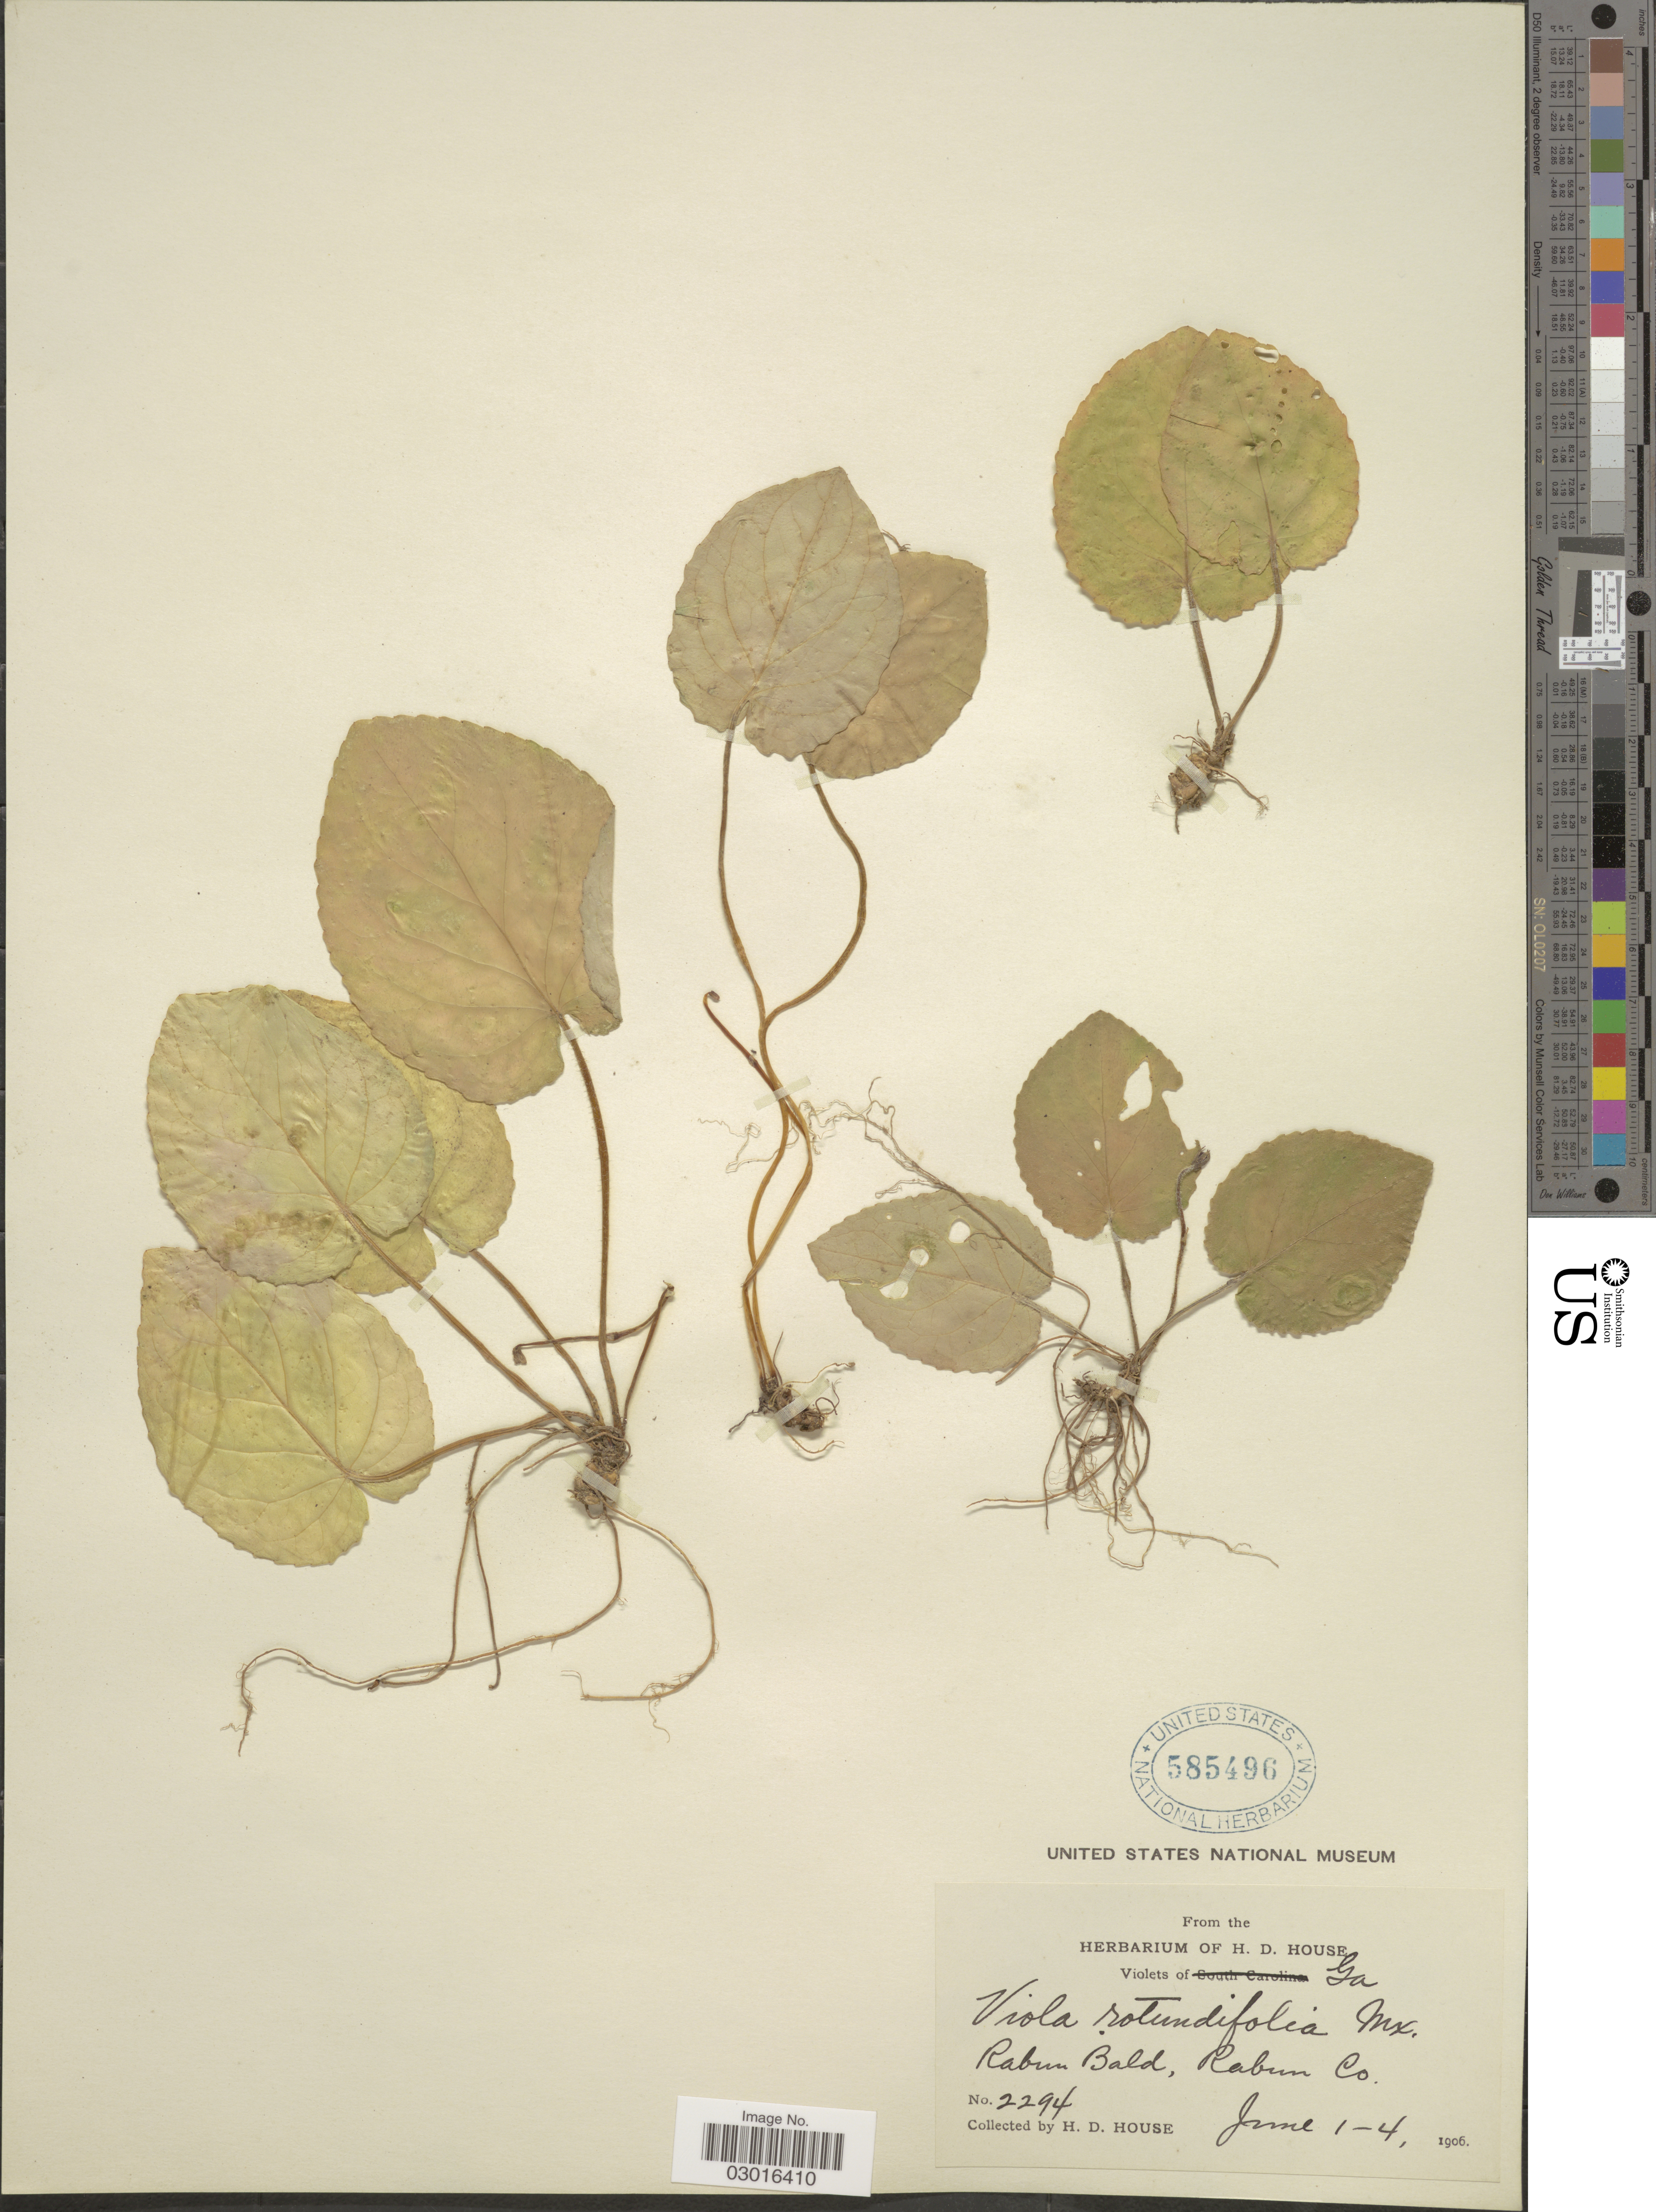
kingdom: Plantae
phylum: Tracheophyta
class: Magnoliopsida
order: Malpighiales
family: Violaceae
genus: Viola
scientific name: Viola rotundifolia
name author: Michx.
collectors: H. D. House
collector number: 2294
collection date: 1906-06-01/1906-06-04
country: United States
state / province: Georgia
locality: Rabun Bald, Rabun Co.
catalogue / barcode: US 585496